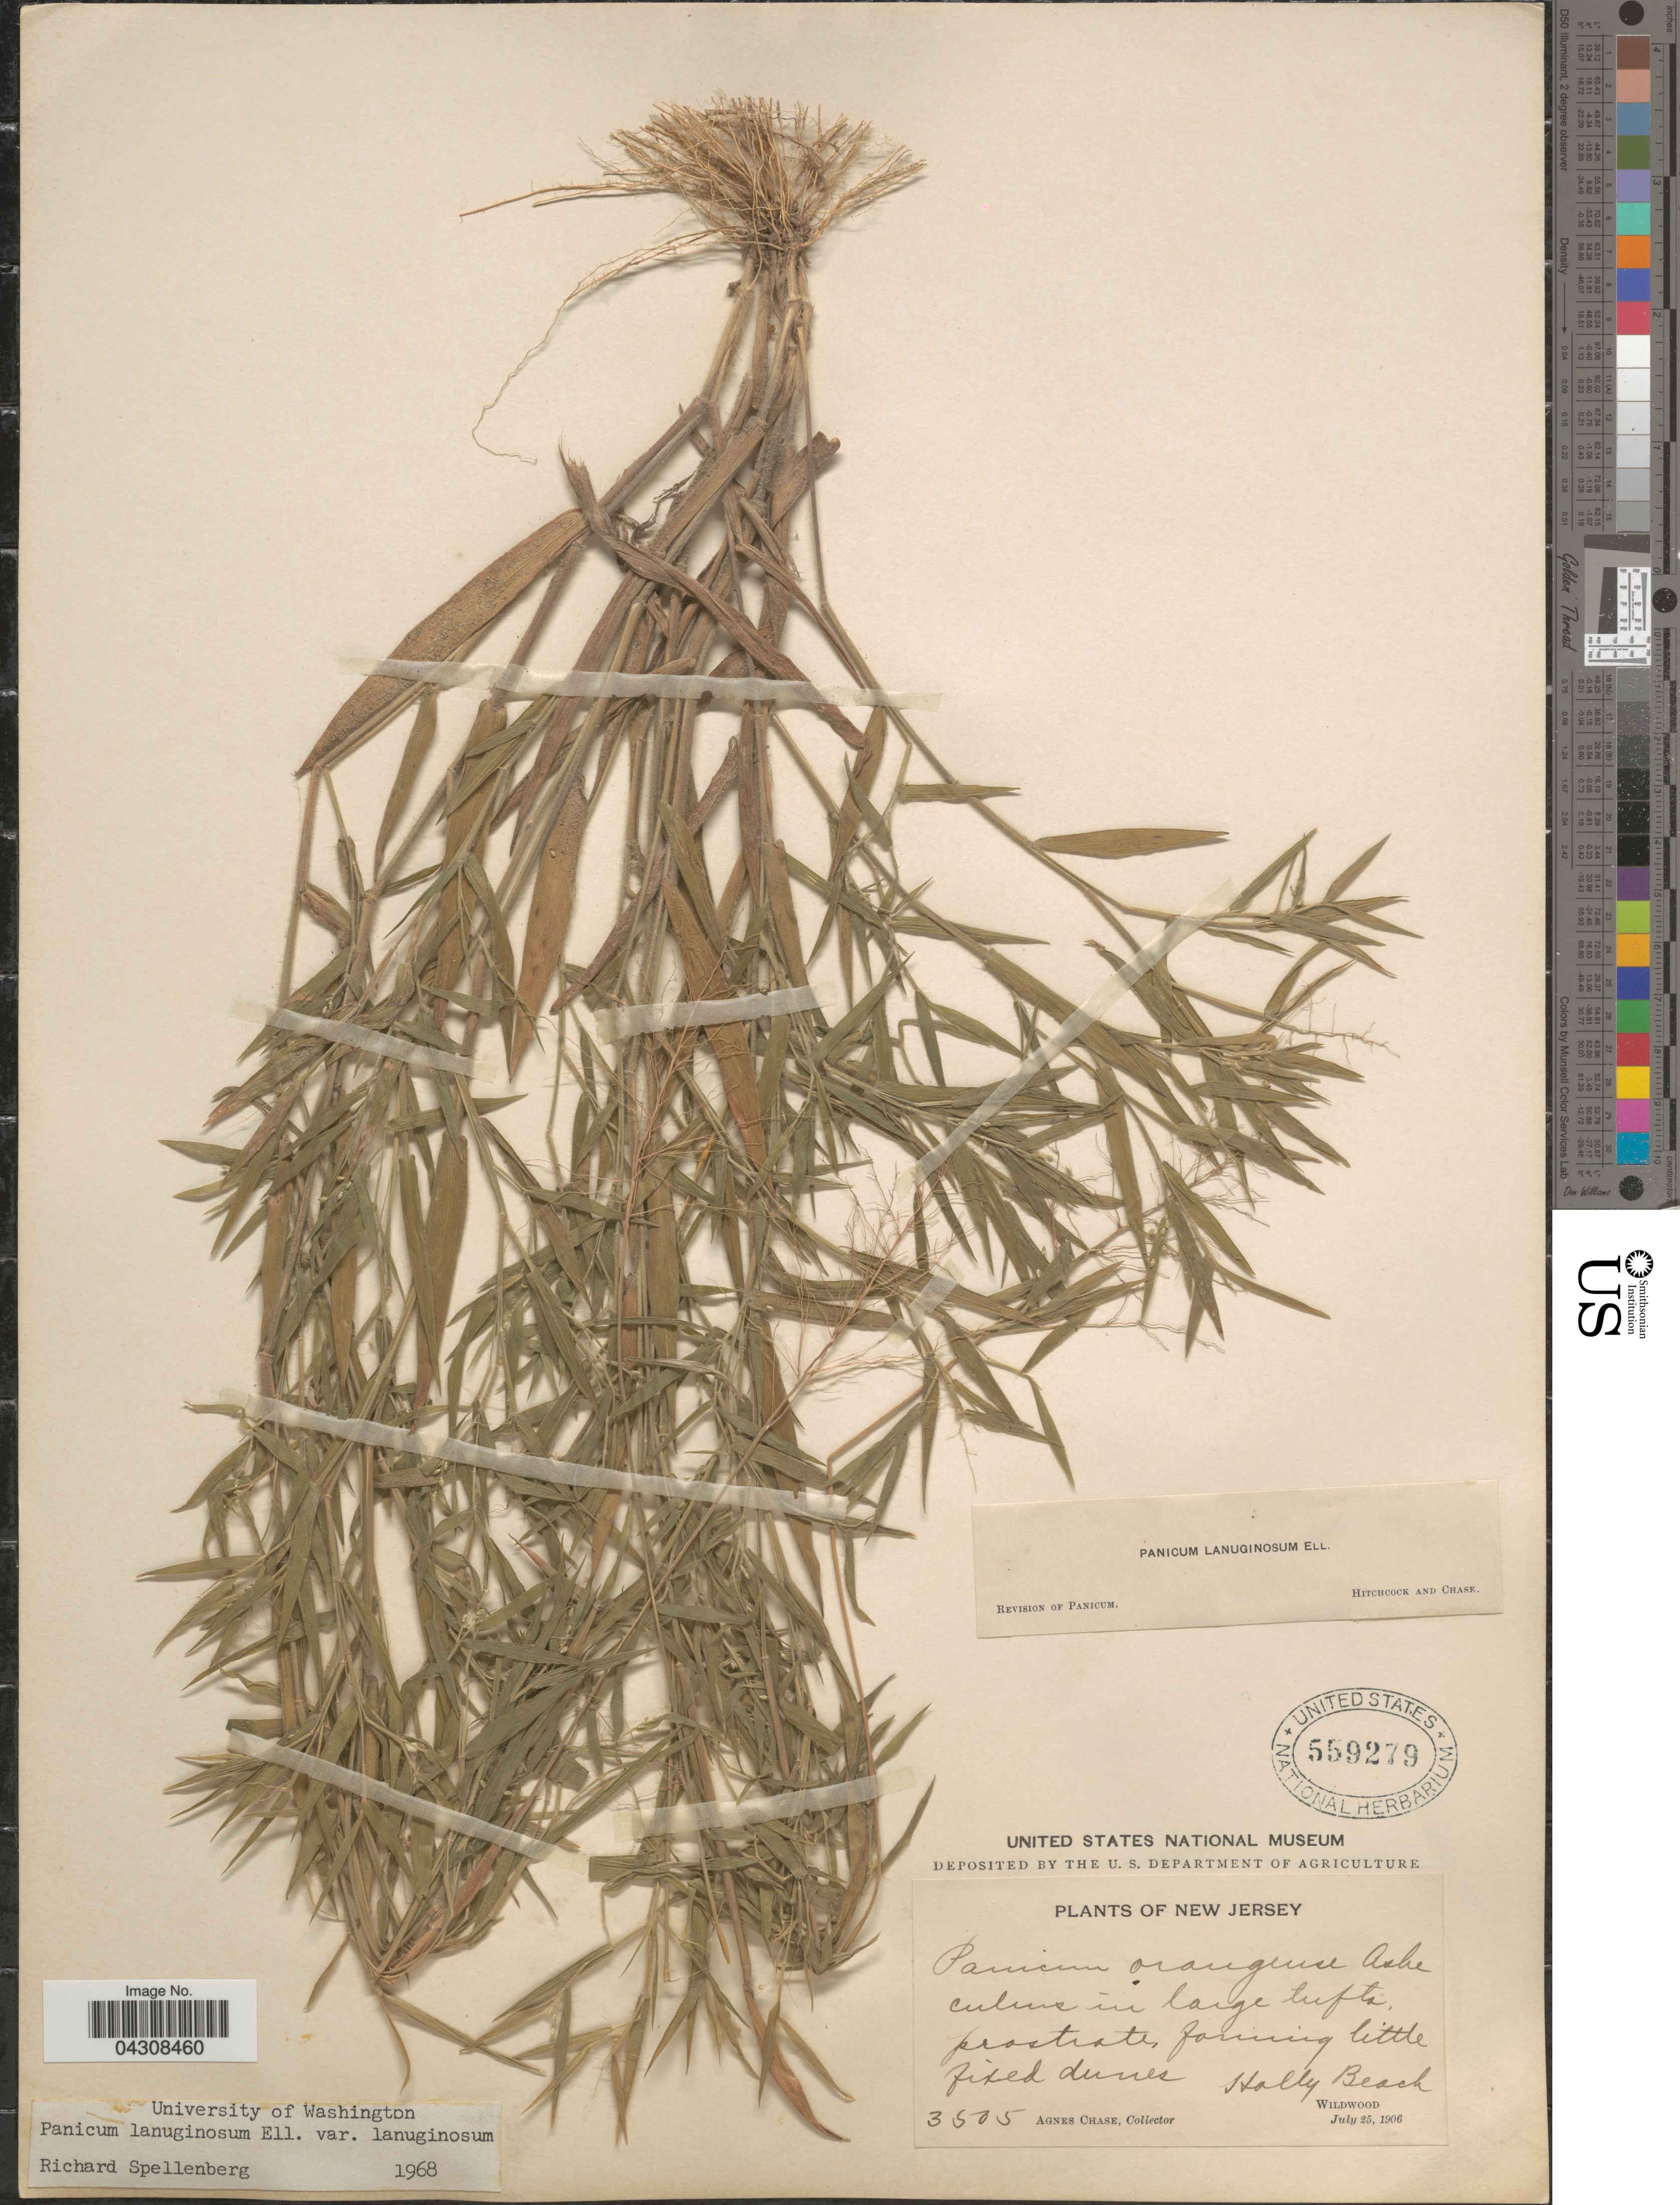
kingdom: Plantae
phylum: Tracheophyta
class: Liliopsida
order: Poales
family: Poaceae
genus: Dichanthelium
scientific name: Dichanthelium acuminatum var. acuminatum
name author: (Sw.) Gould & C.A. Clark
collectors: A. Chase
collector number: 3505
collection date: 1906-07-25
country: United States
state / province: New Jersey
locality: Holly Beach. Wildwood.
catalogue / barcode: US 559279